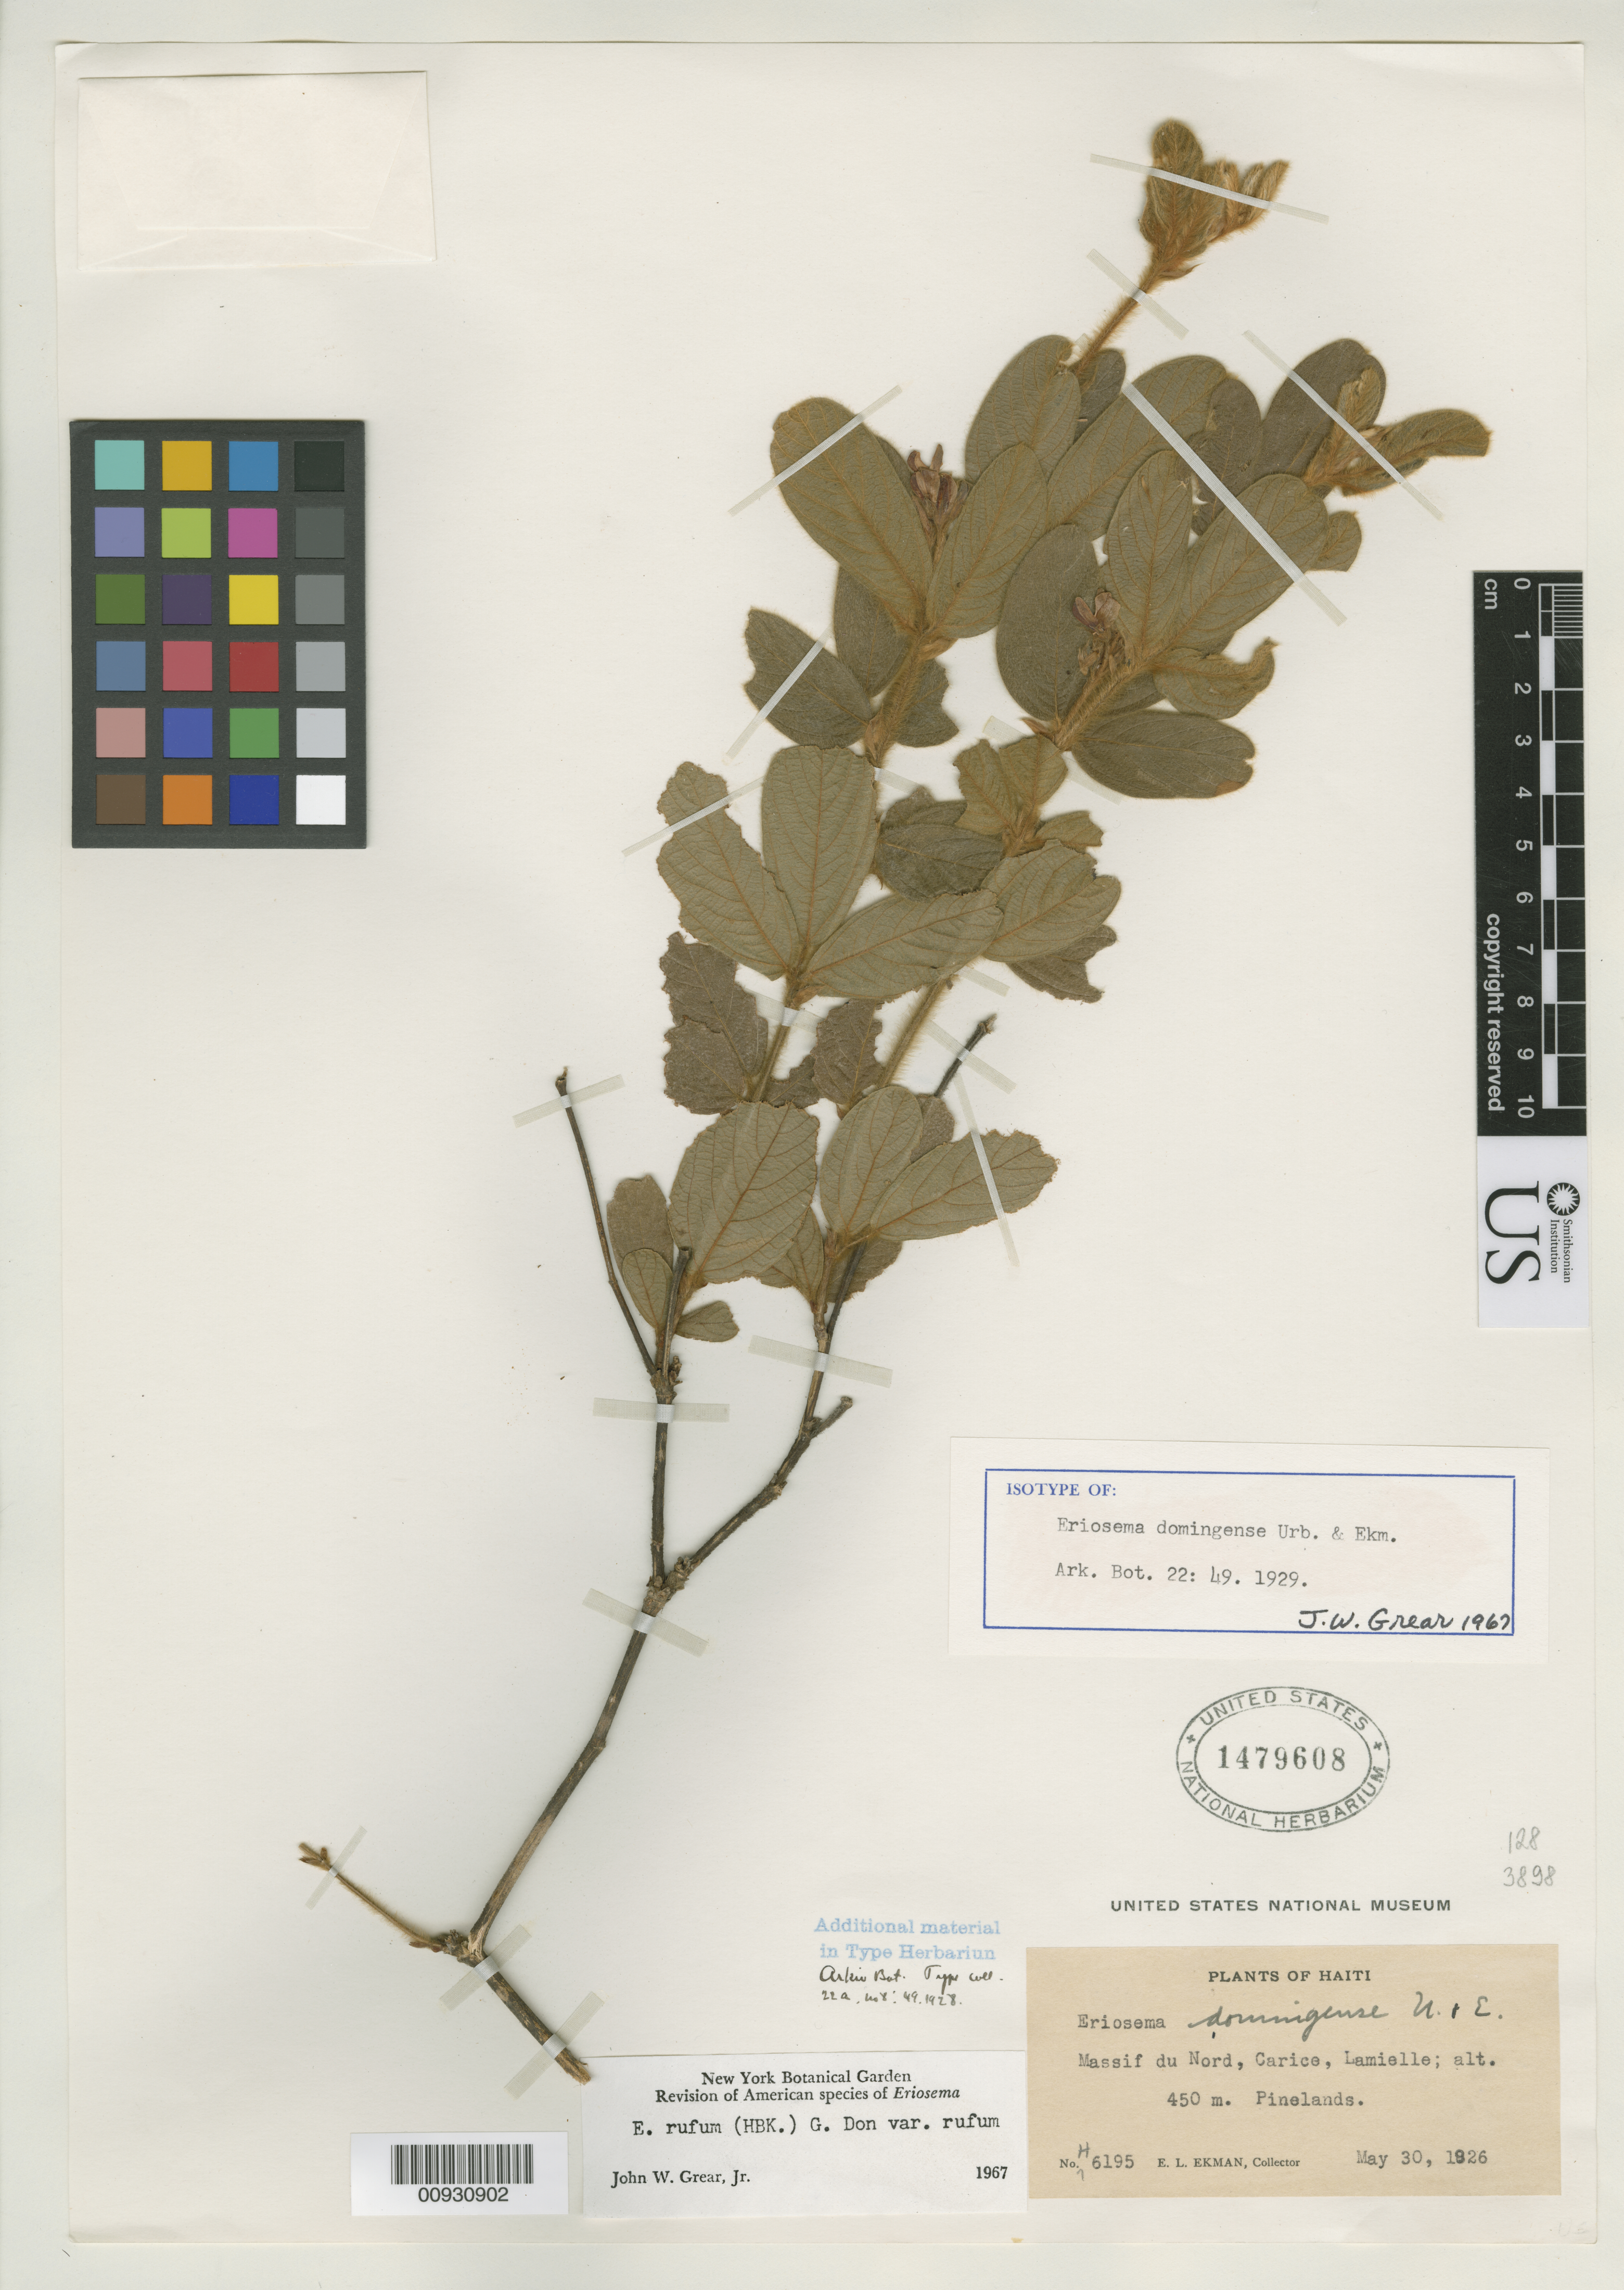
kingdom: Plantae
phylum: Tracheophyta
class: Magnoliopsida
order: Fabales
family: Fabaceae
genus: Eriosema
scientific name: Eriosema domingense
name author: Urb. & Ekman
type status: Isotype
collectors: E. L. Ekman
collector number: H 6195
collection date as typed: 30 May 1926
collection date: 1926-05-30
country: Haiti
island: Hispaniola Island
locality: Massif du Nord, Carice, Lamielle.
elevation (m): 450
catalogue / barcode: US 1479608